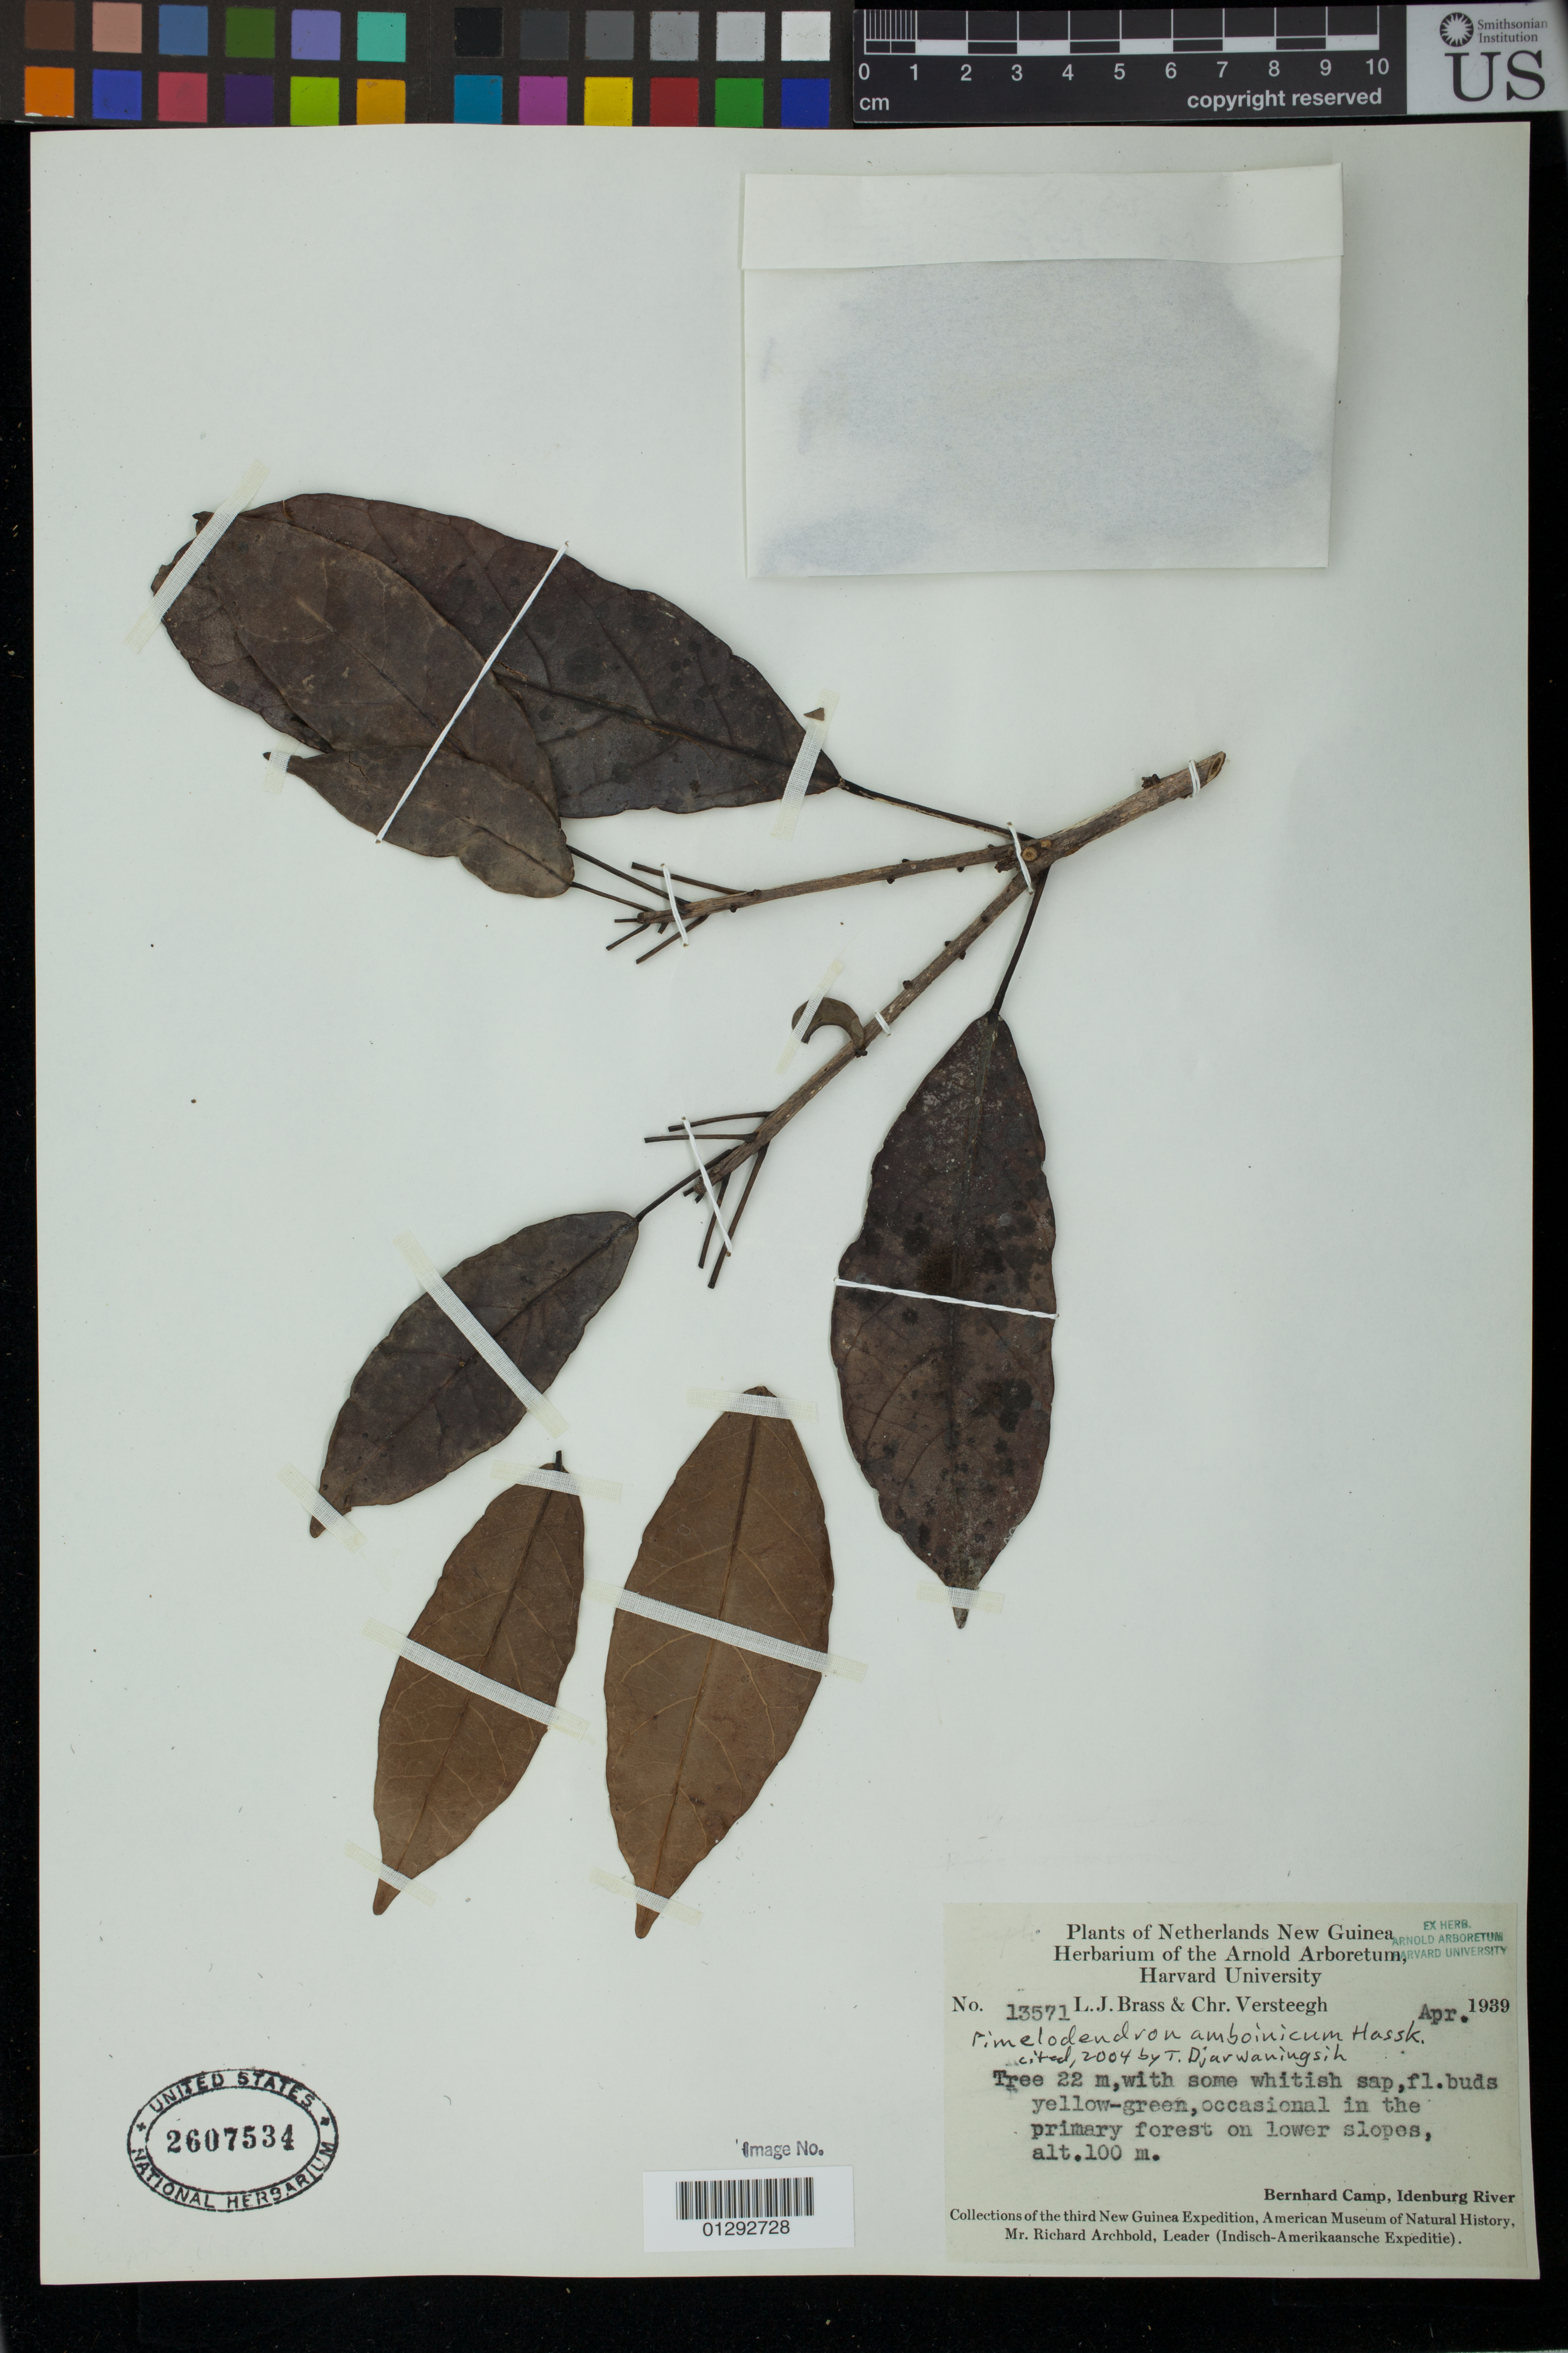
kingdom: Plantae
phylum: Tracheophyta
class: Magnoliopsida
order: Malpighiales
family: Euphorbiaceae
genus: Pimelodendron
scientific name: Pimelodendron amboinicum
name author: Hassk.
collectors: L. J. Brass & C. Versteegh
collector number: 13571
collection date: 1939-04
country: Indonesia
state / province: Papua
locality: Bernhard Camp, Idenburg River ( now known as Taritatu River).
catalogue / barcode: US 2607534